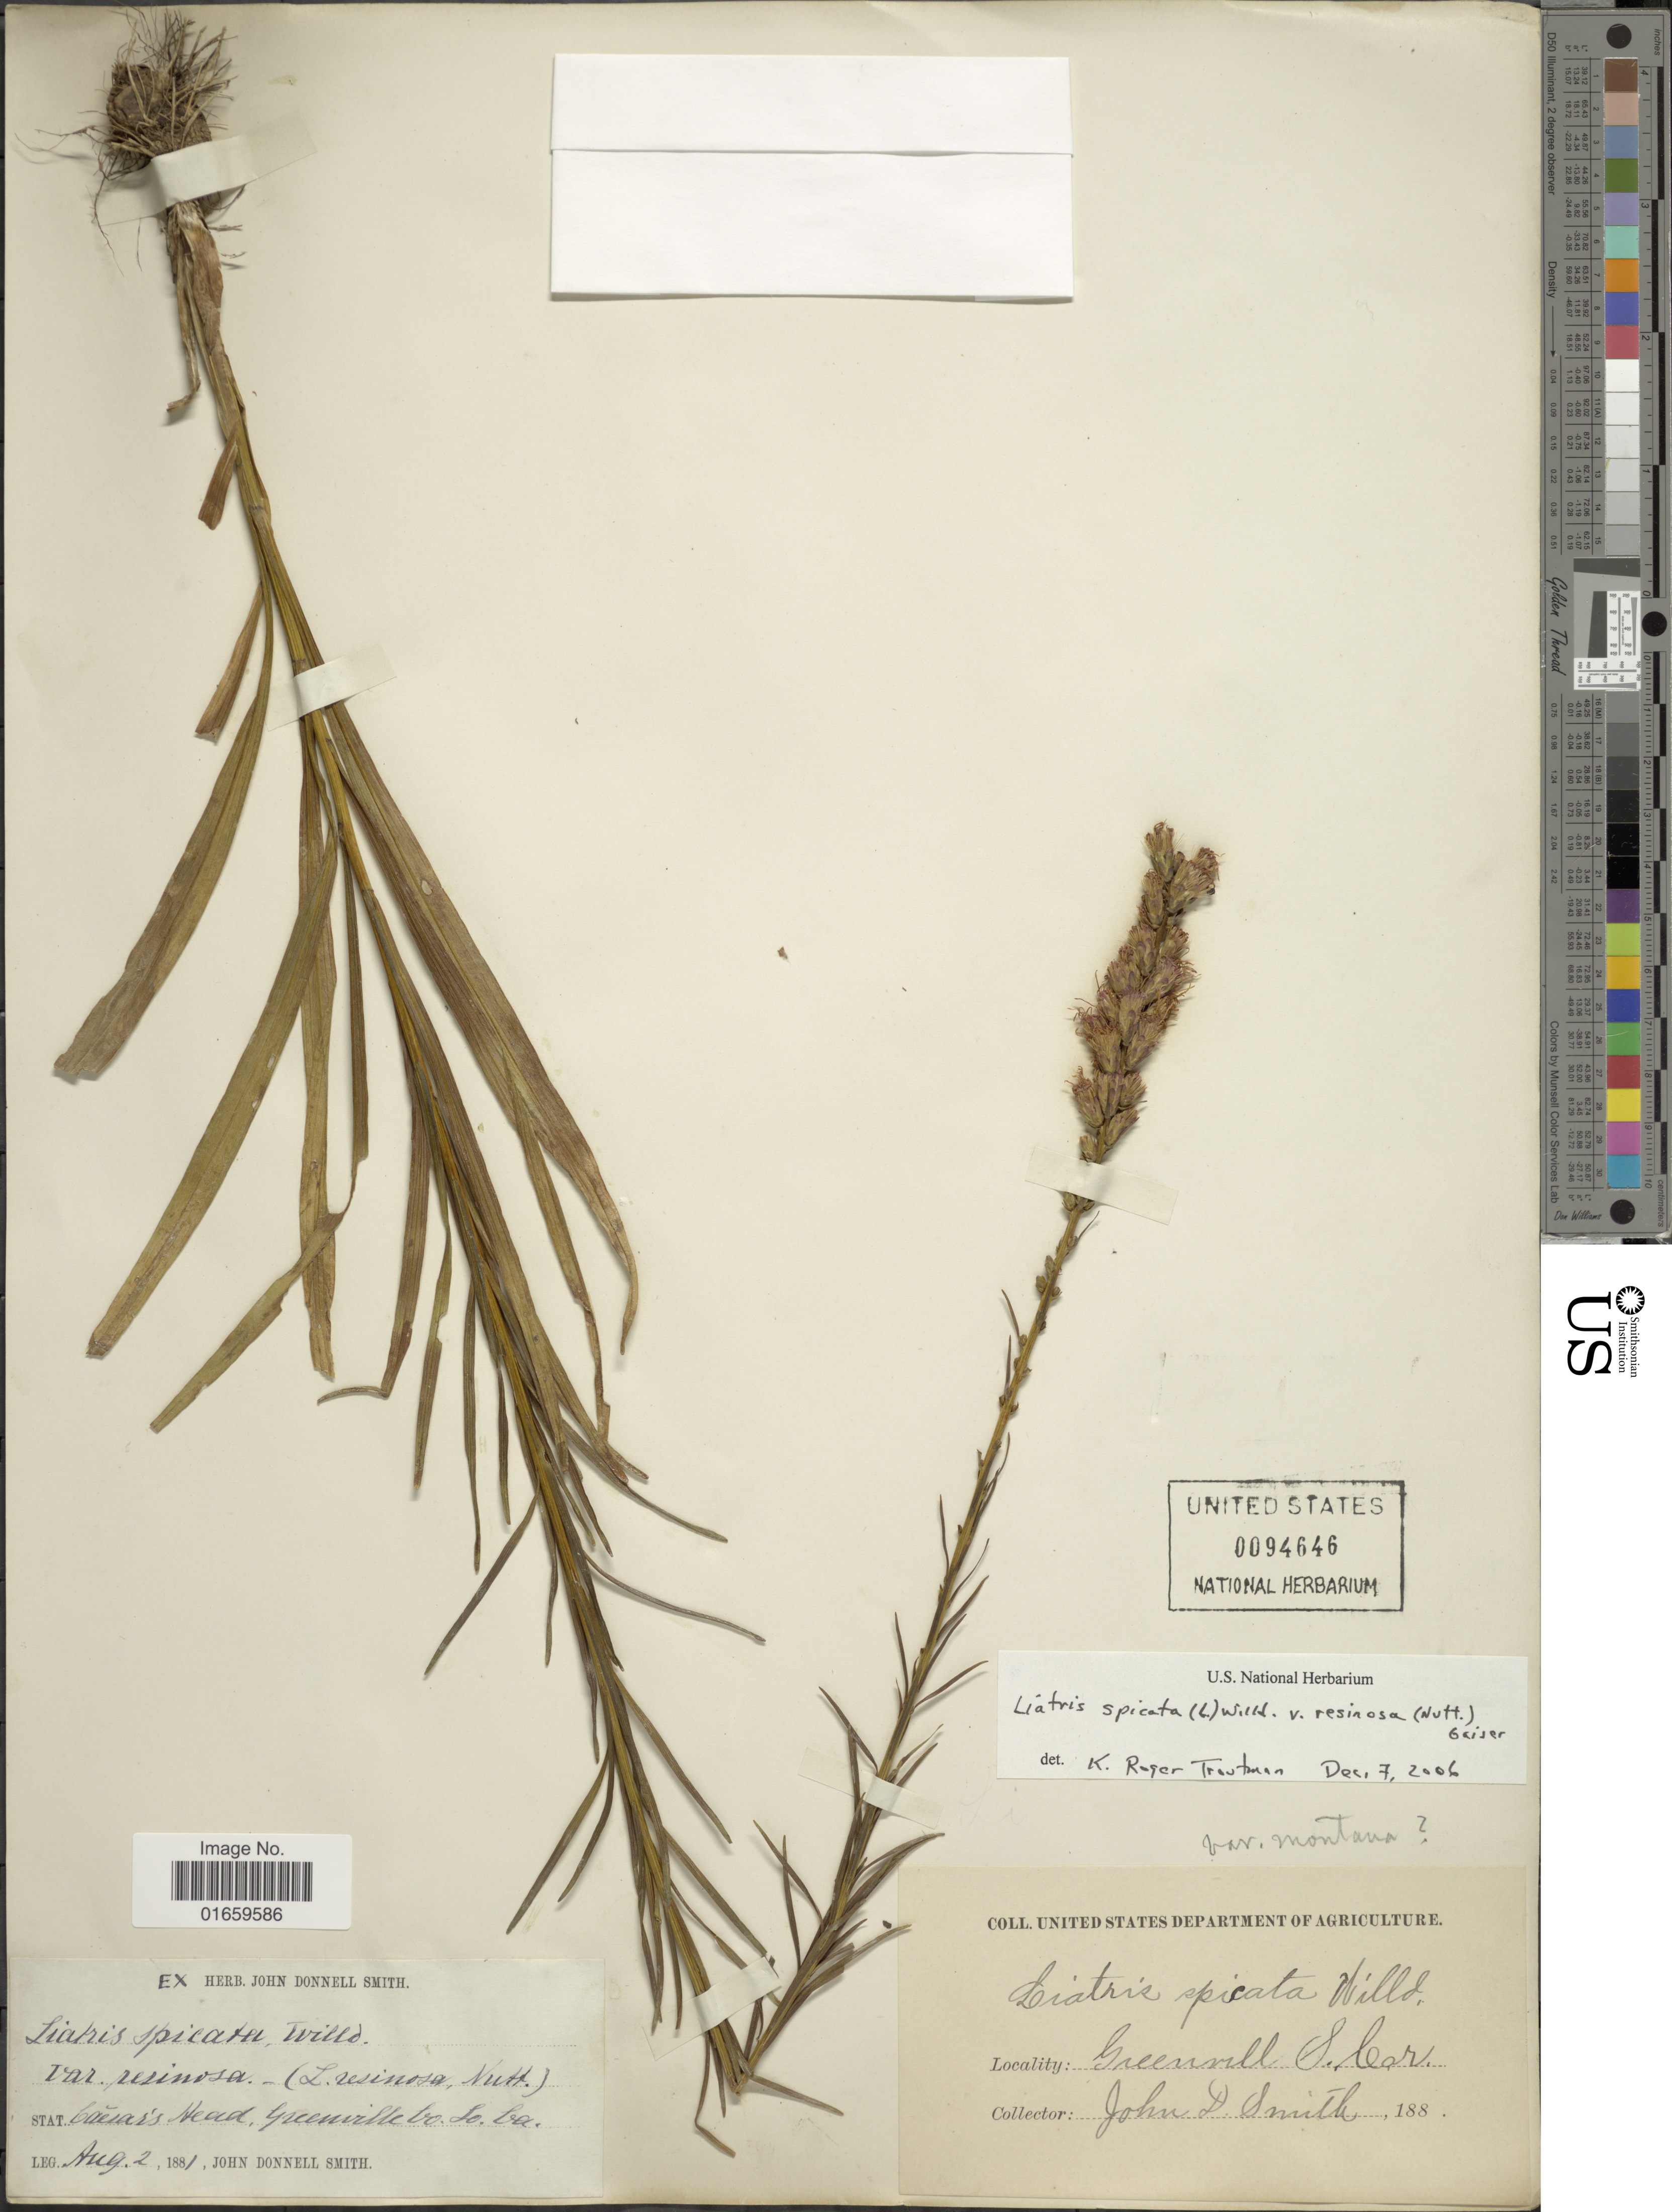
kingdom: Plantae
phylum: Tracheophyta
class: Magnoliopsida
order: Asterales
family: Asteraceae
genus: Liatris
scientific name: Liatris spicata var. resinosa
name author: (Nutt.) Gaiser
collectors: J. Donnell Smith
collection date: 1881-08-02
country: United States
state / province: South Carolina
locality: Gariar's head, Greenville Co.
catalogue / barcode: US 94646